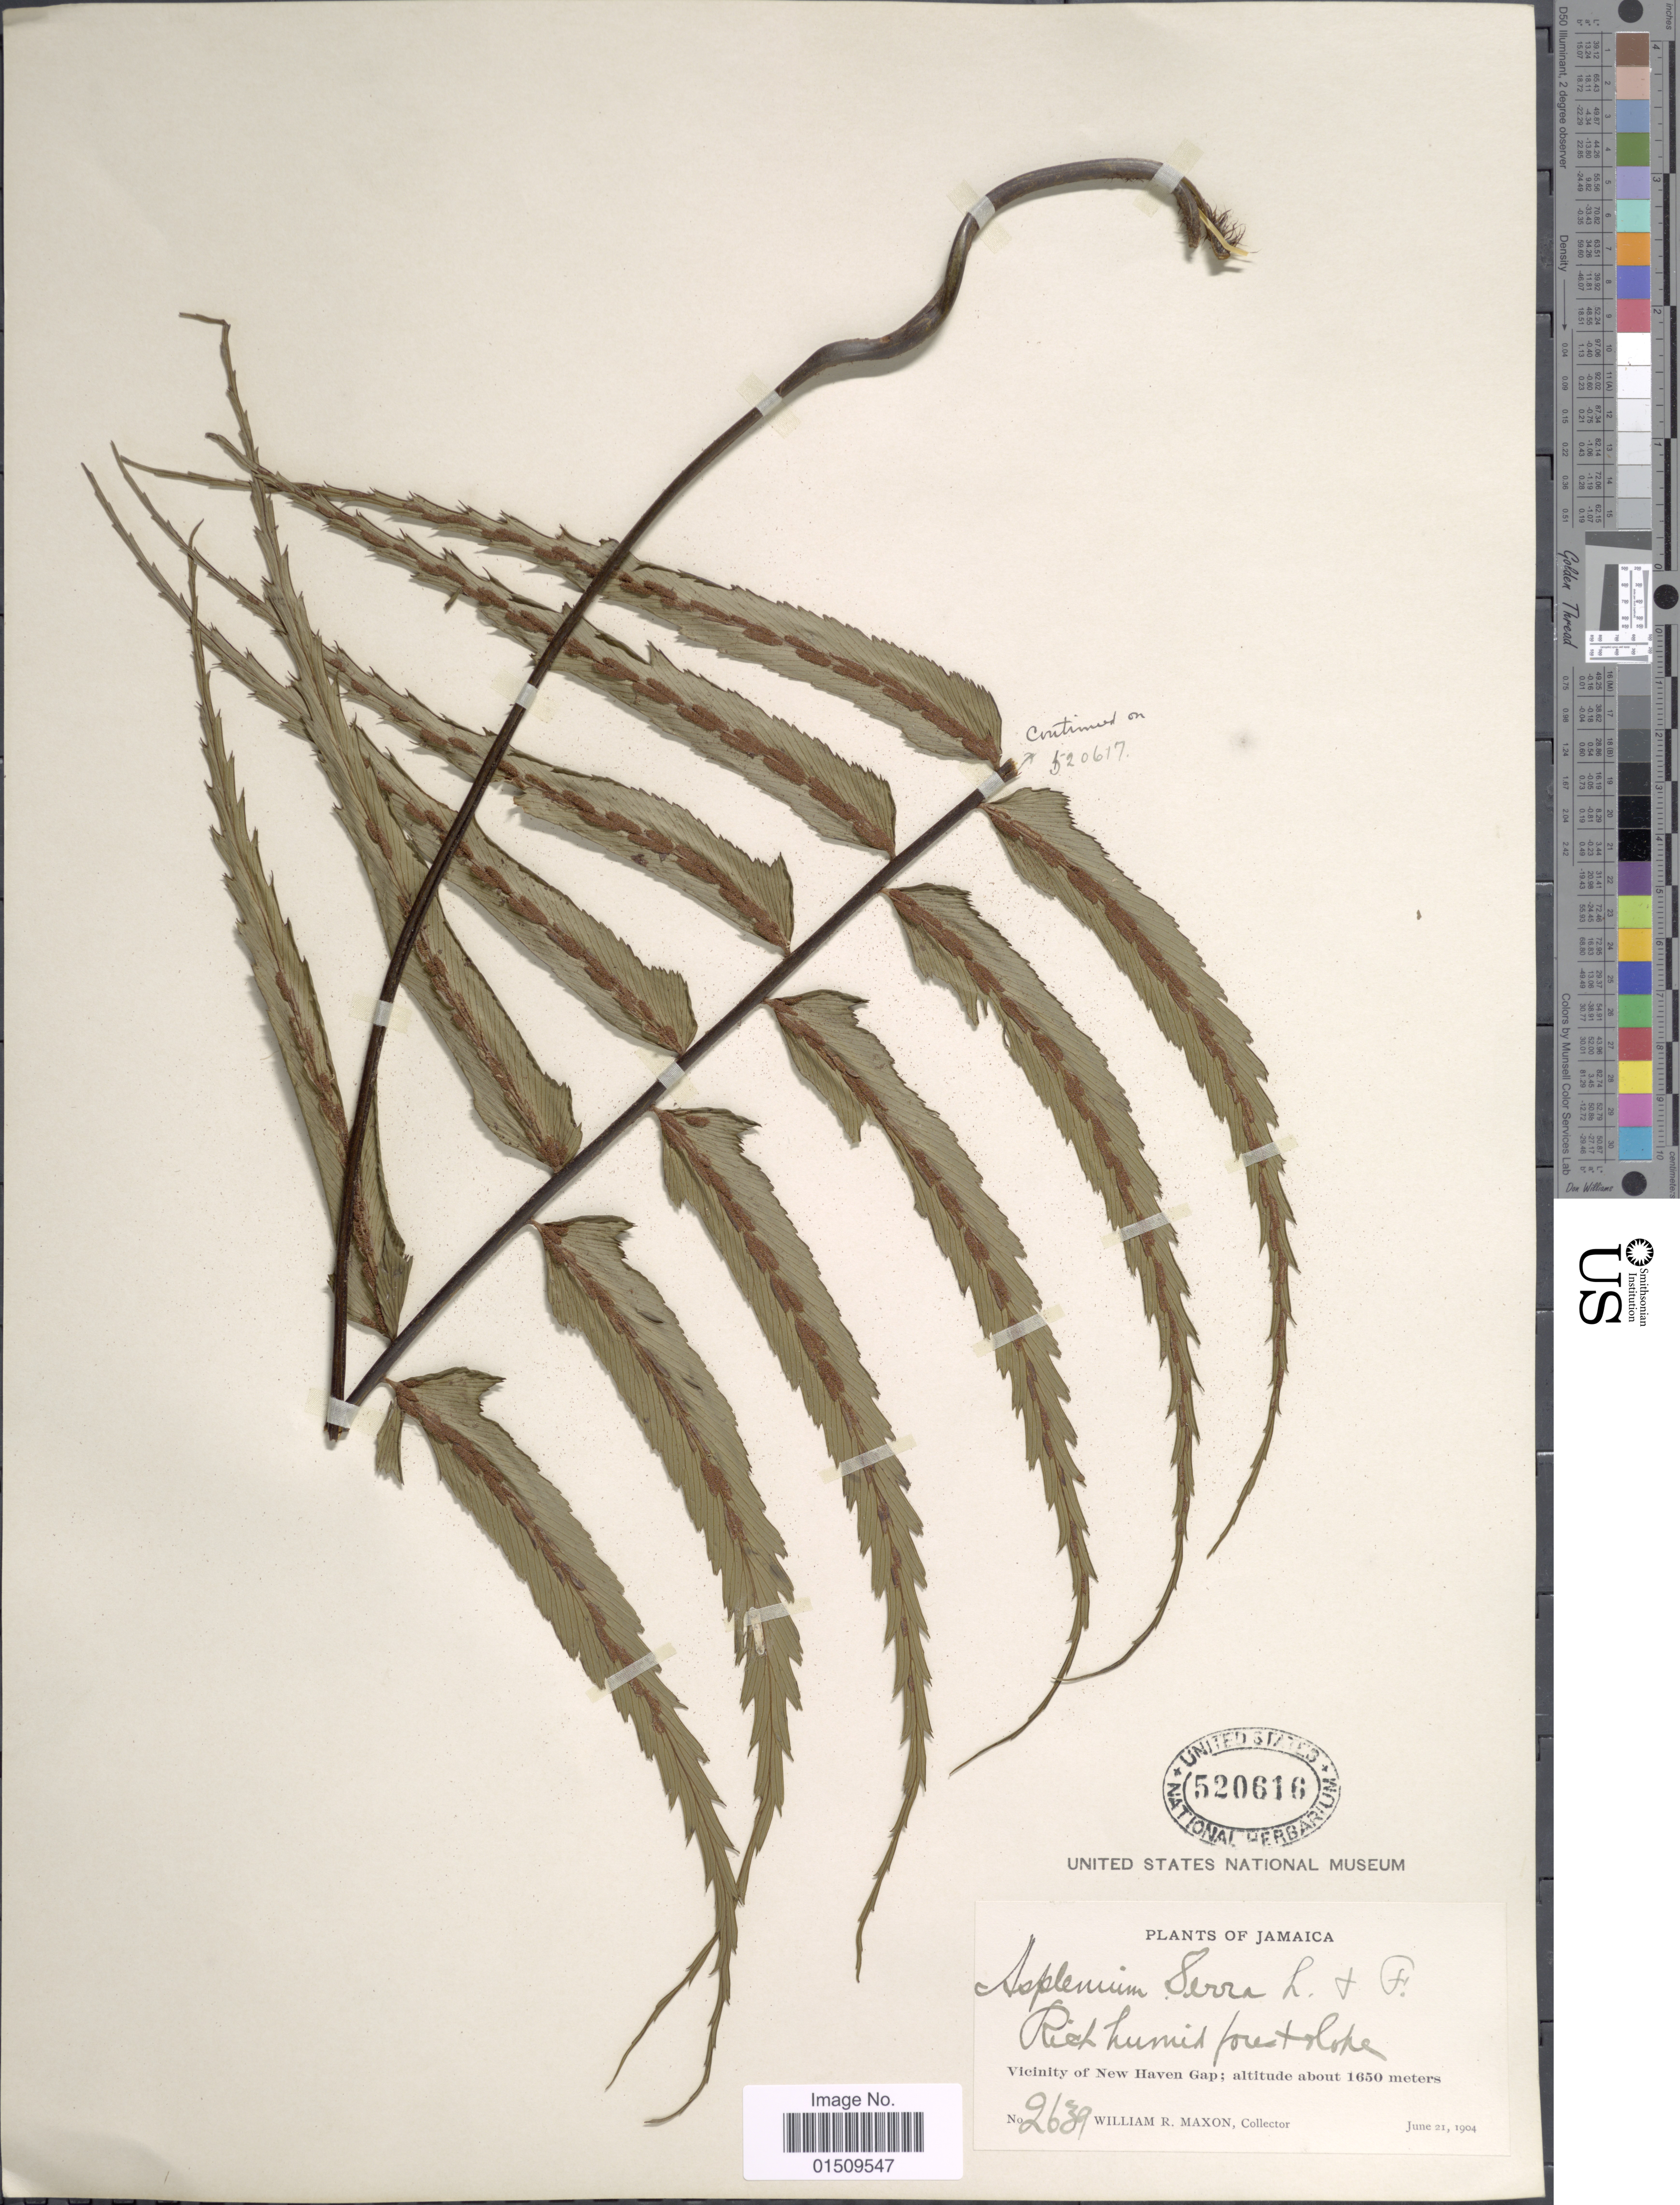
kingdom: Plantae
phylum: Tracheophyta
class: Polypodiopsida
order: Polypodiales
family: Aspleniaceae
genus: Asplenium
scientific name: Asplenium serra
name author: Langsd. & Fisch.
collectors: W. R. Maxon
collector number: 2639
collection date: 1904-06-21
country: Jamaica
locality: Jamaica, Vicinity of New Haven Gap.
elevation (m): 1650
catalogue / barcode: US 520616